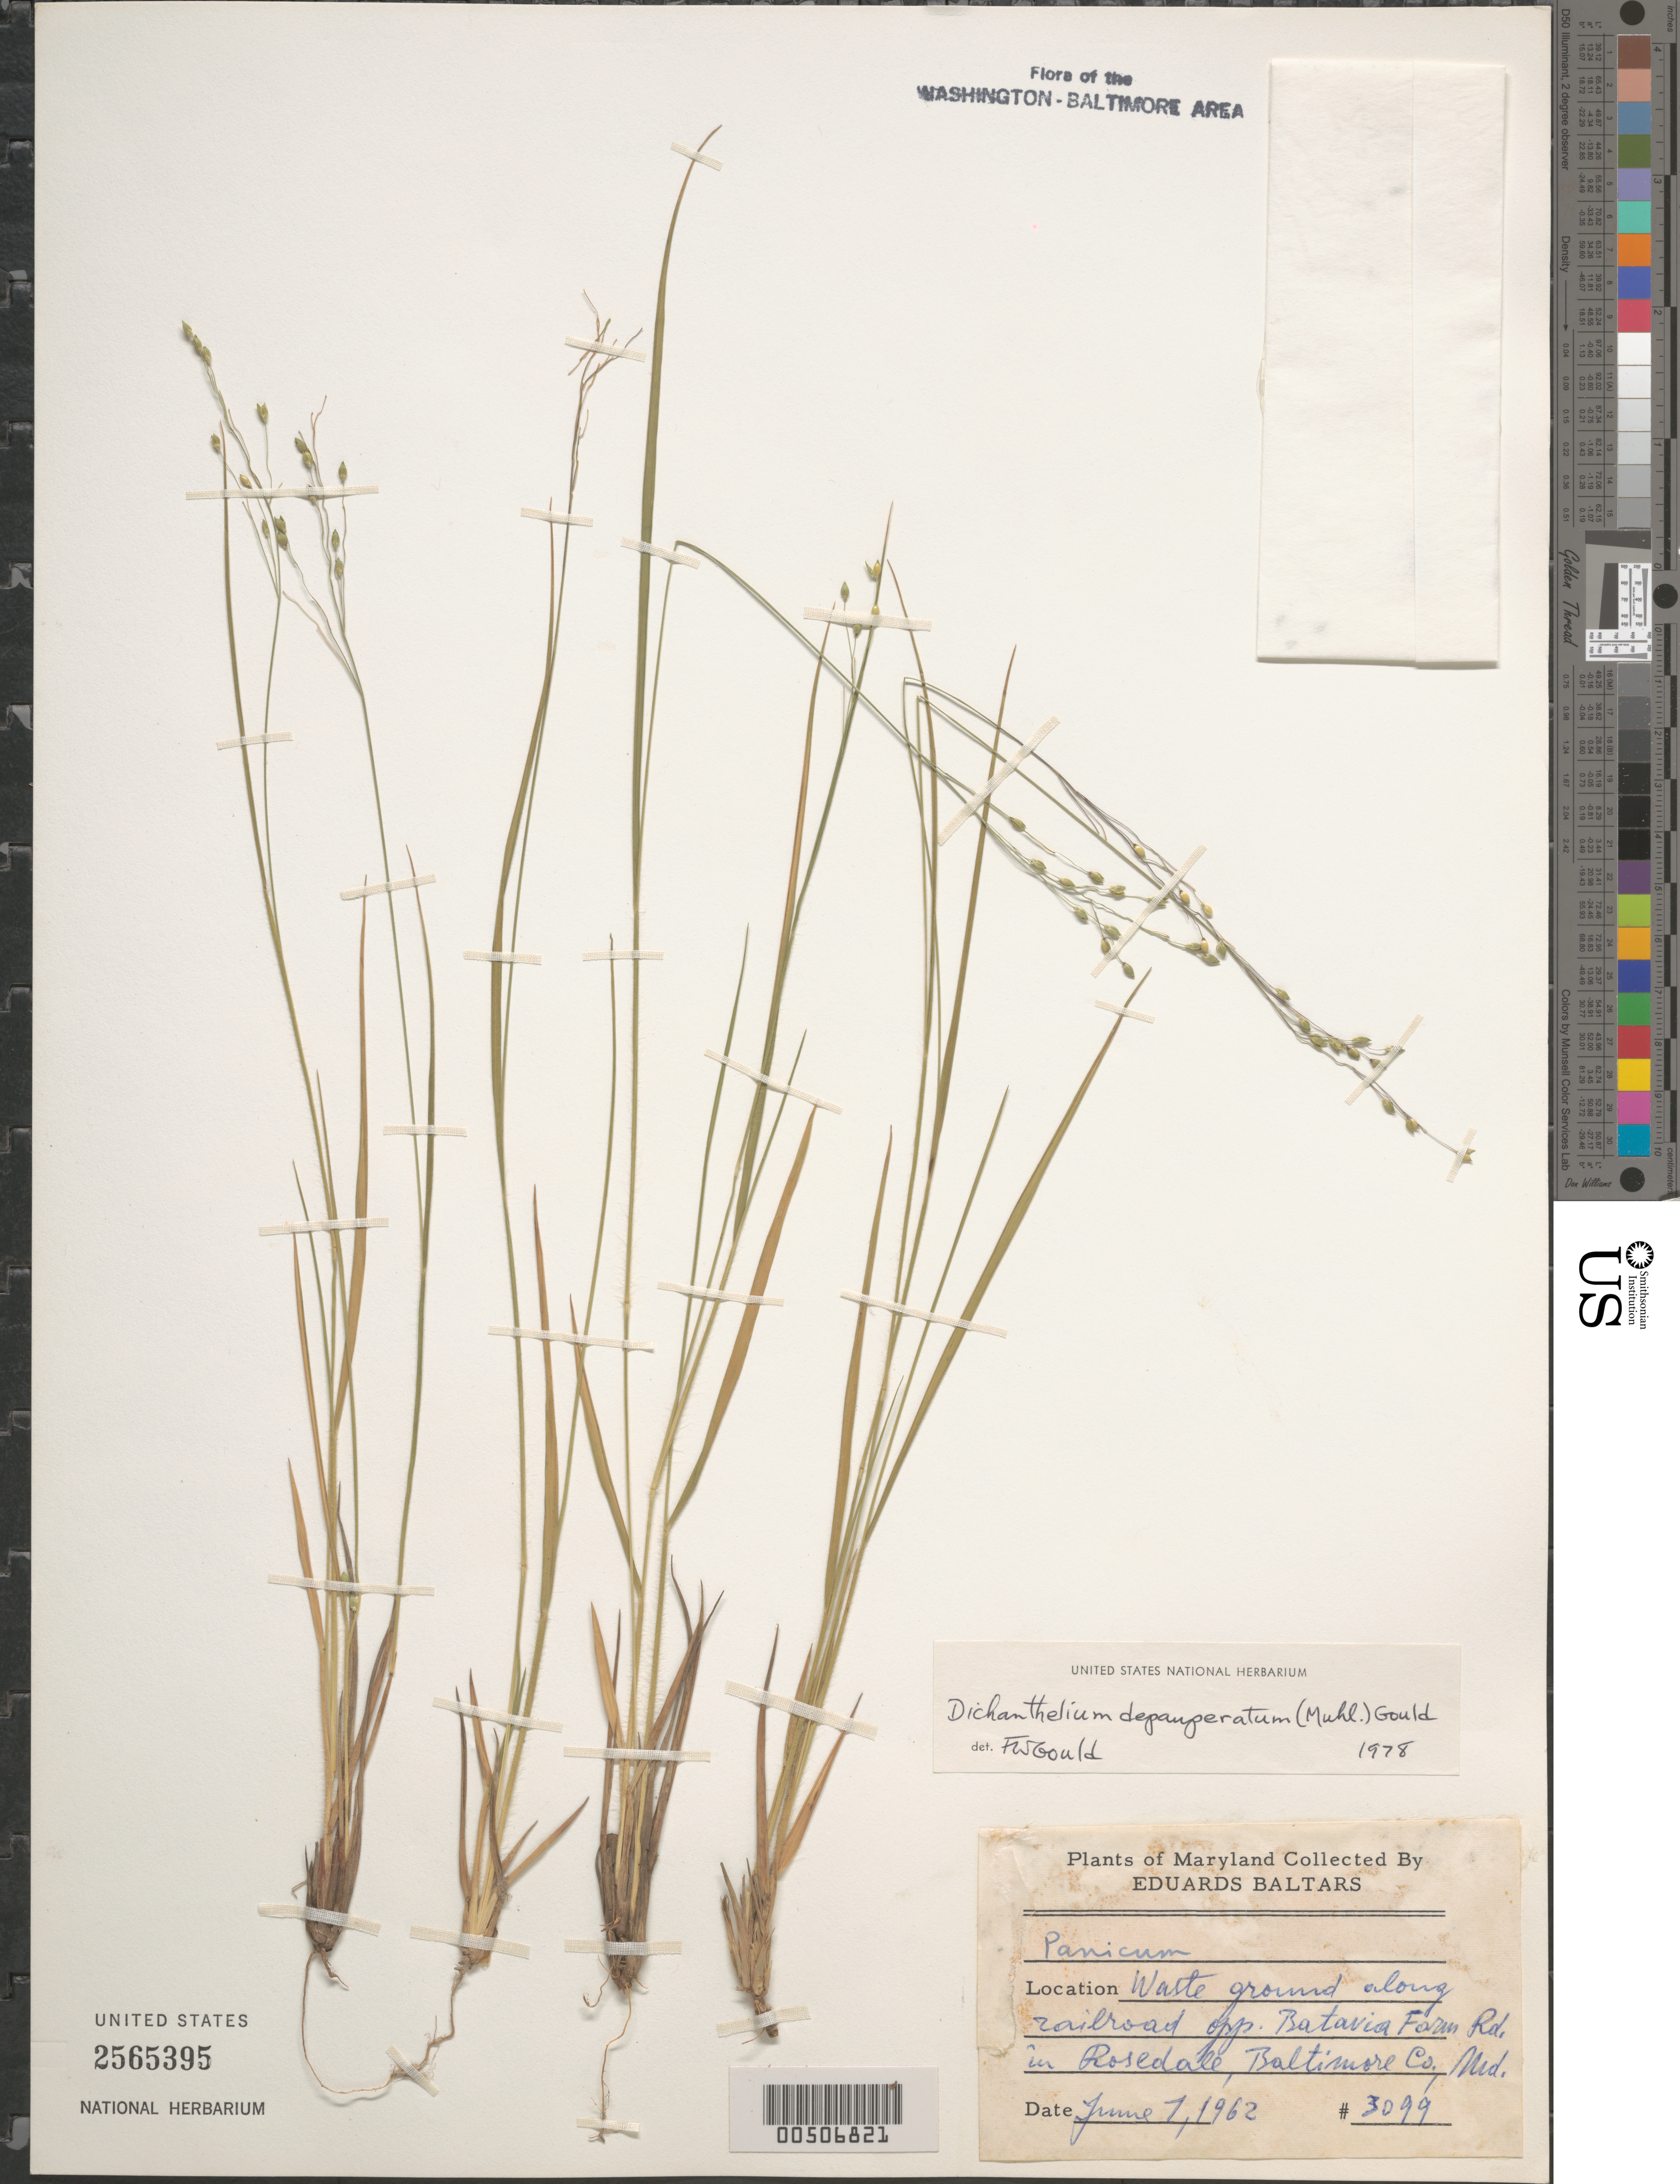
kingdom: Plantae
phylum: Tracheophyta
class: Liliopsida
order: Poales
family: Poaceae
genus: Dichanthelium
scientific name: Dichanthelium depauperatum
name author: (Muhl.) Gould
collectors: E. Baltars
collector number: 3099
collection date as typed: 01 Jun 1962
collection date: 1962-06-01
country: United States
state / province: Maryland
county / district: Baltimore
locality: Railroad opp. Batavia from road in Rosedale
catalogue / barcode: US 2565395